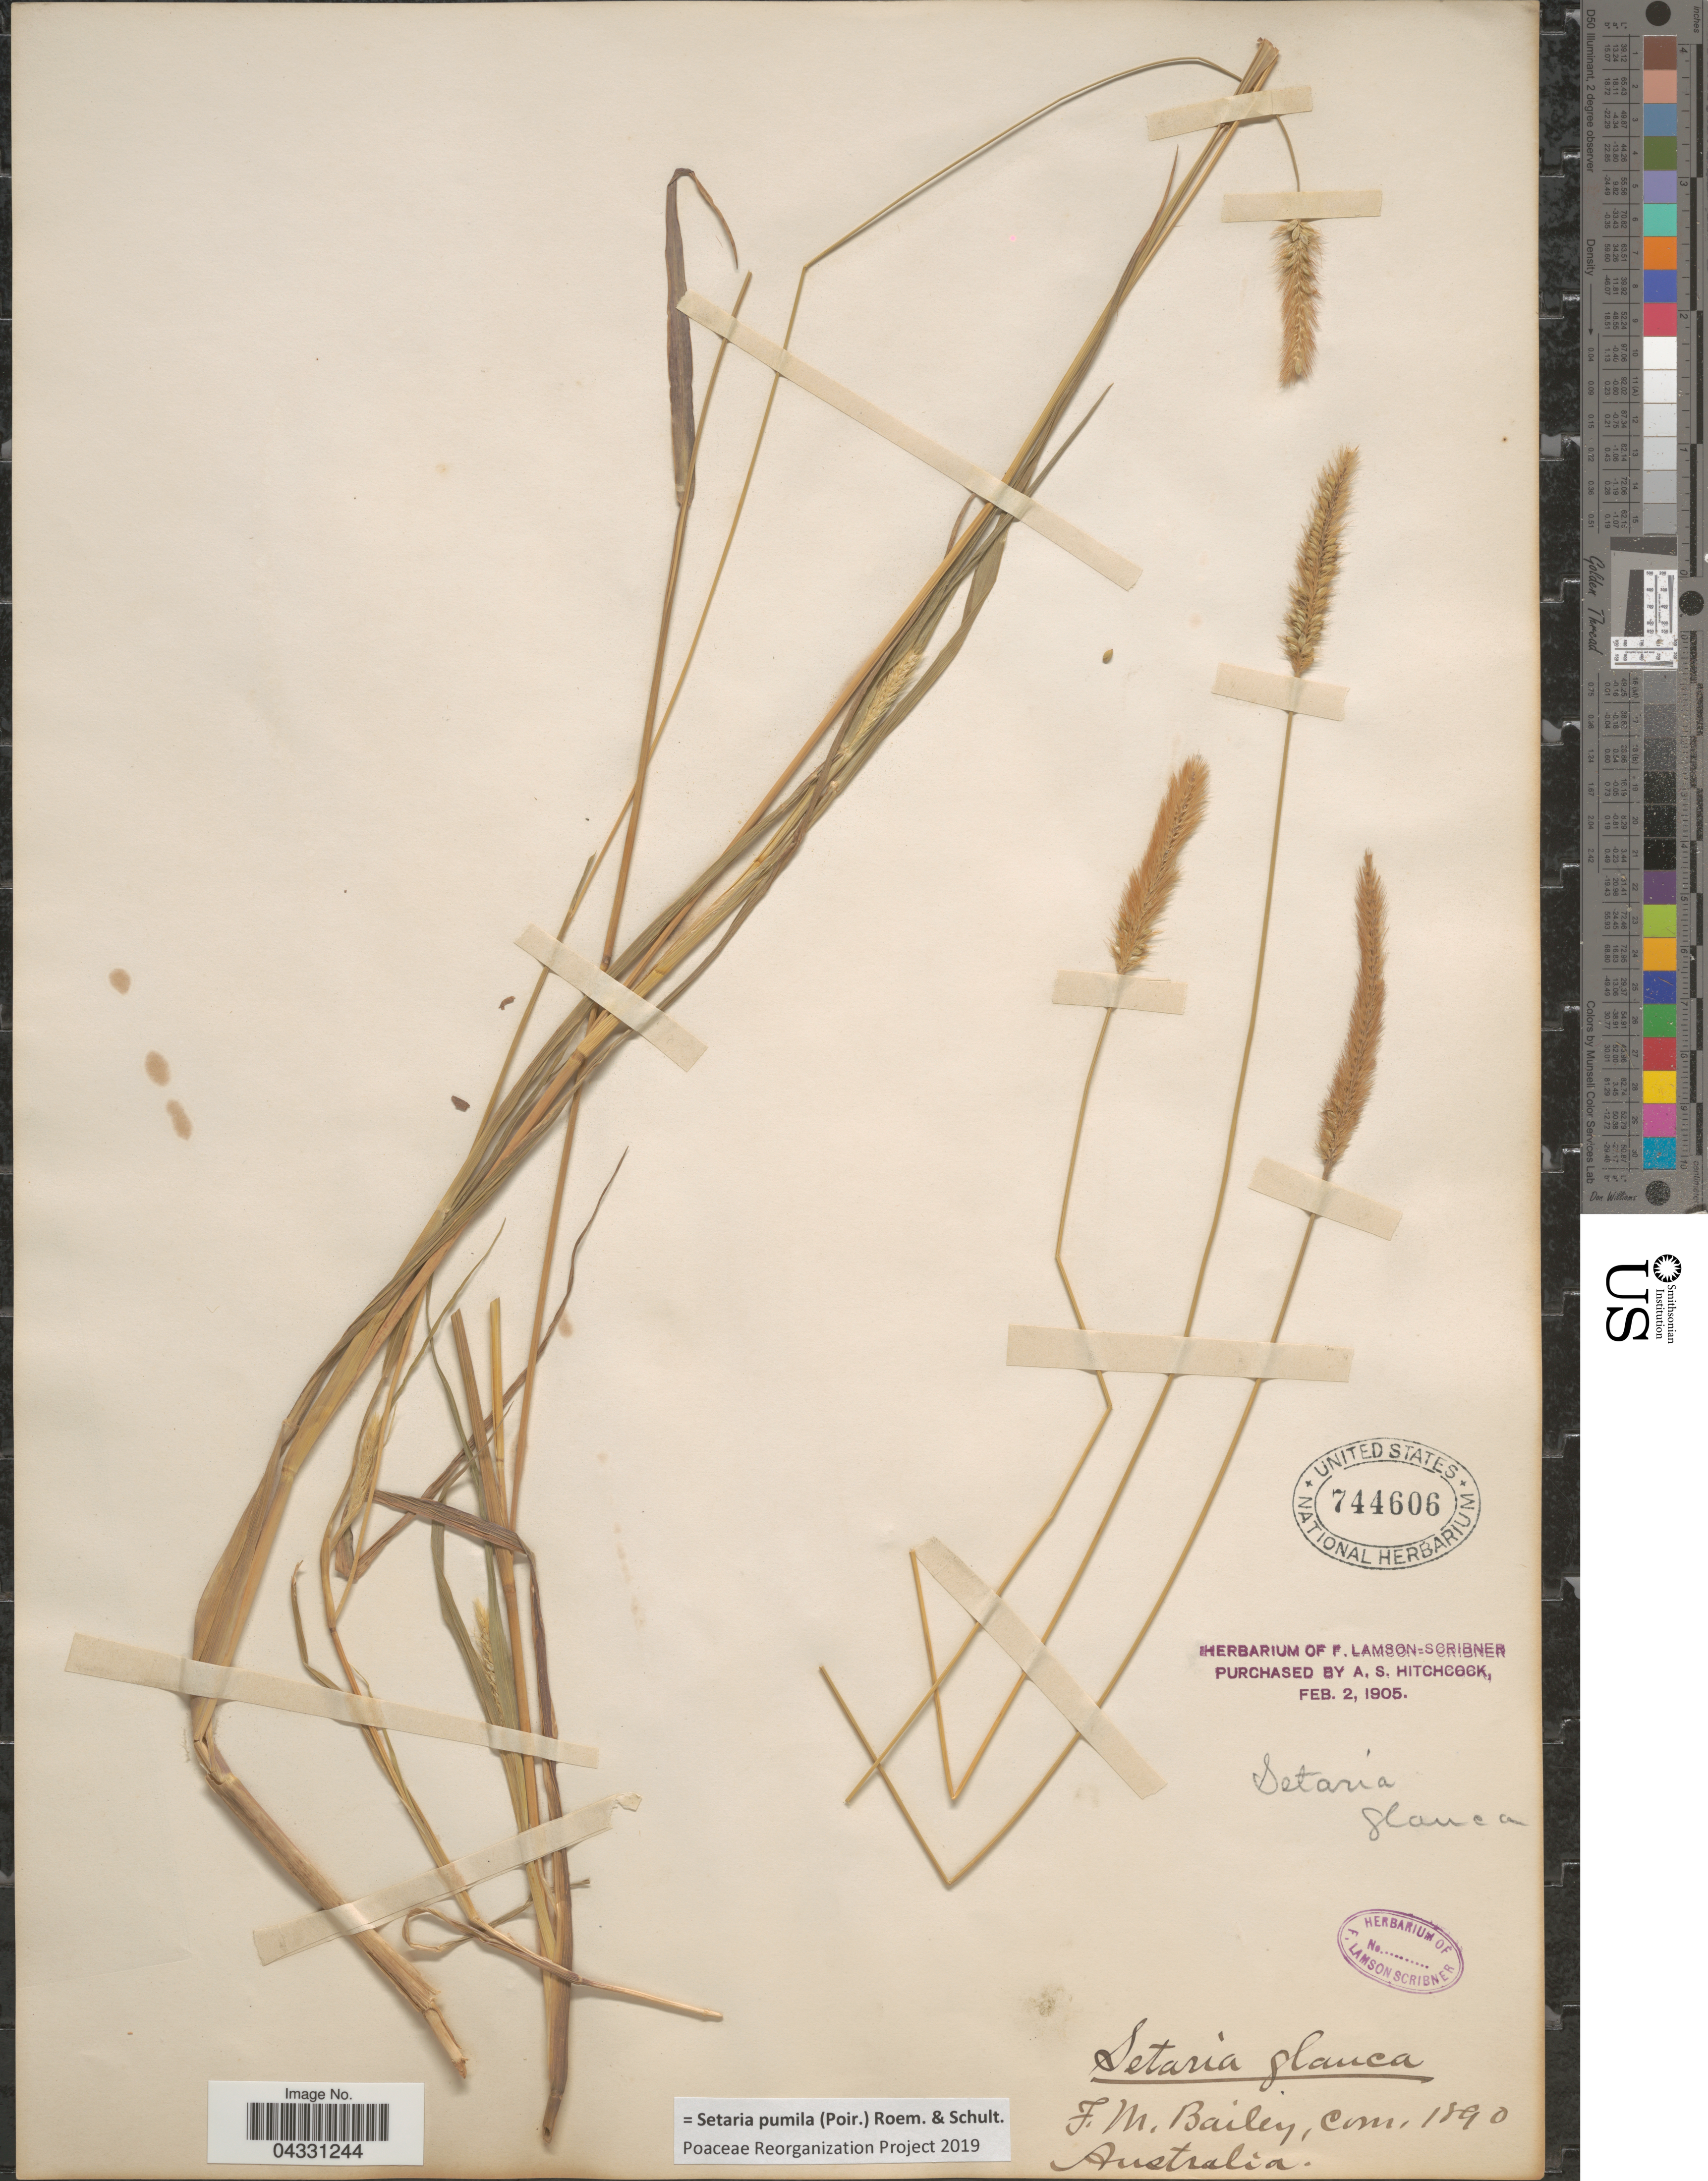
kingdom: Plantae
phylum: Tracheophyta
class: Liliopsida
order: Poales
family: Poaceae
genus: Setaria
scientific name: Setaria pumila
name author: (Poir.) Roem. & Schult.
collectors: F. M. Bailey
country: Australia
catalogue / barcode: US 744606